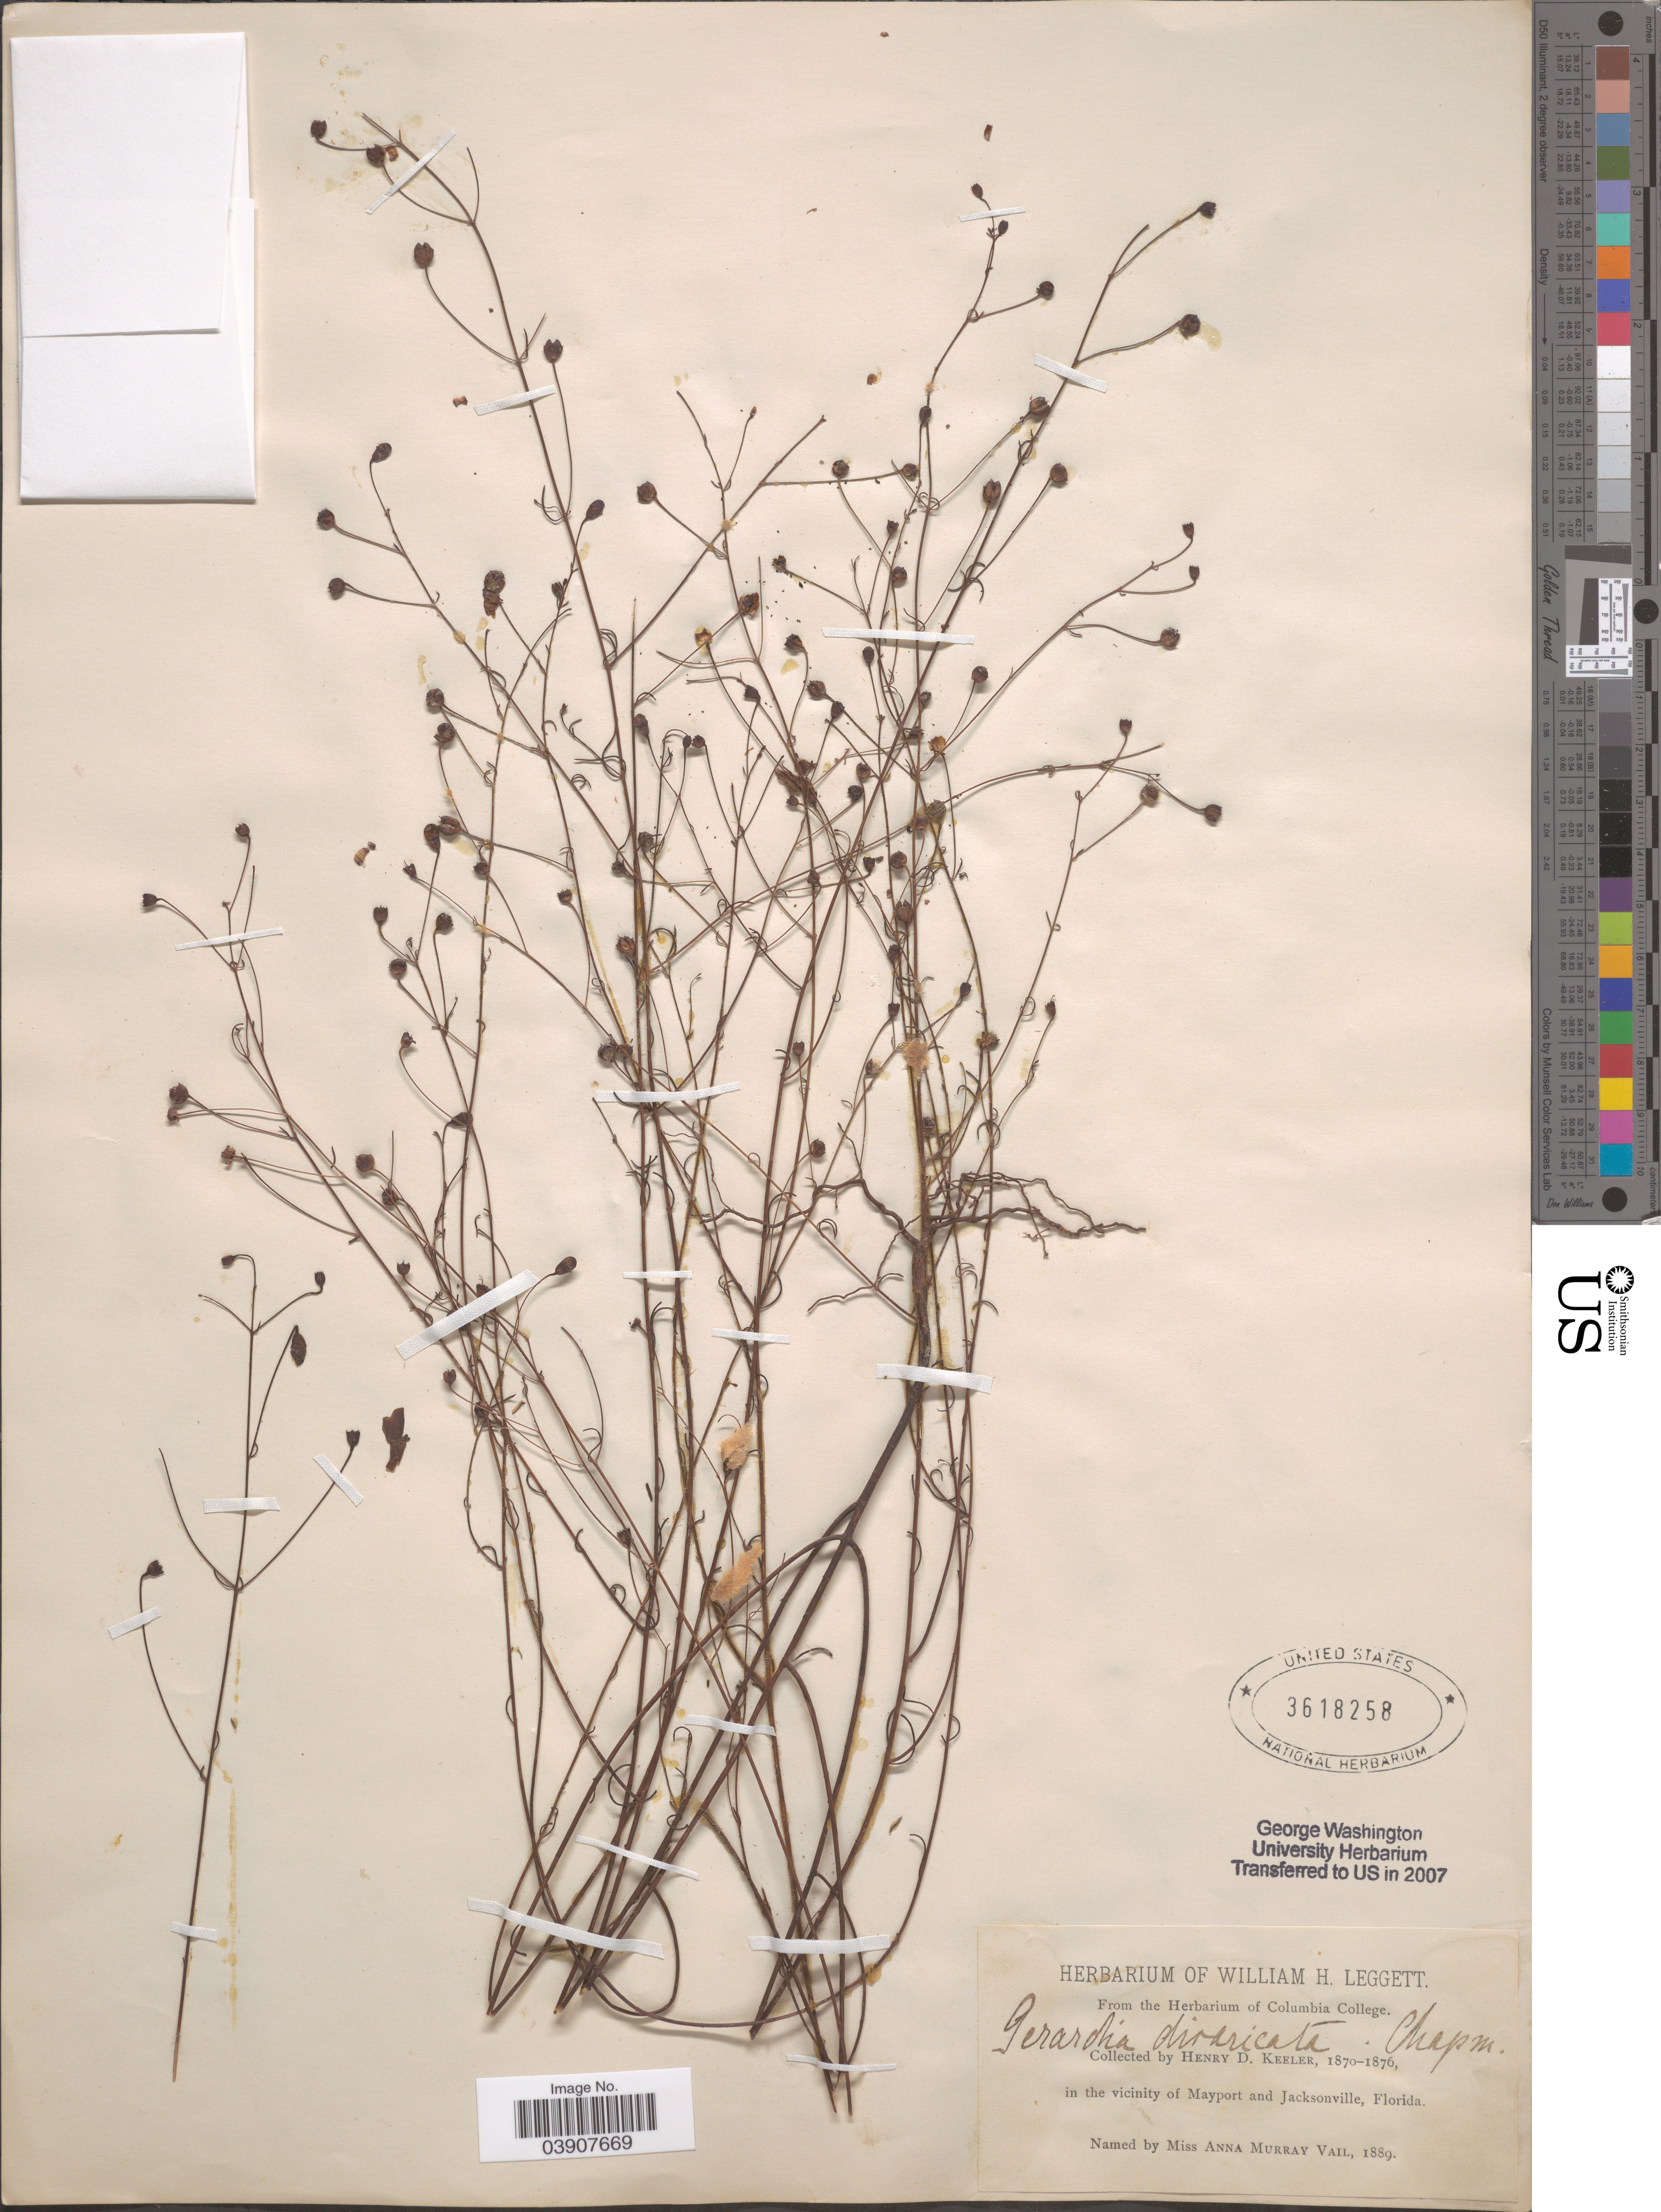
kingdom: Plantae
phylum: Tracheophyta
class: Magnoliopsida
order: Lamiales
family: Orobanchaceae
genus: Agalinis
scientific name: Agalinis divaricata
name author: (Chapm.) Pennell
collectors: H. Keeler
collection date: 1870/1876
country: United States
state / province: Florida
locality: In the vicinity of Mayport and Jacksonville.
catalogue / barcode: US 3618258